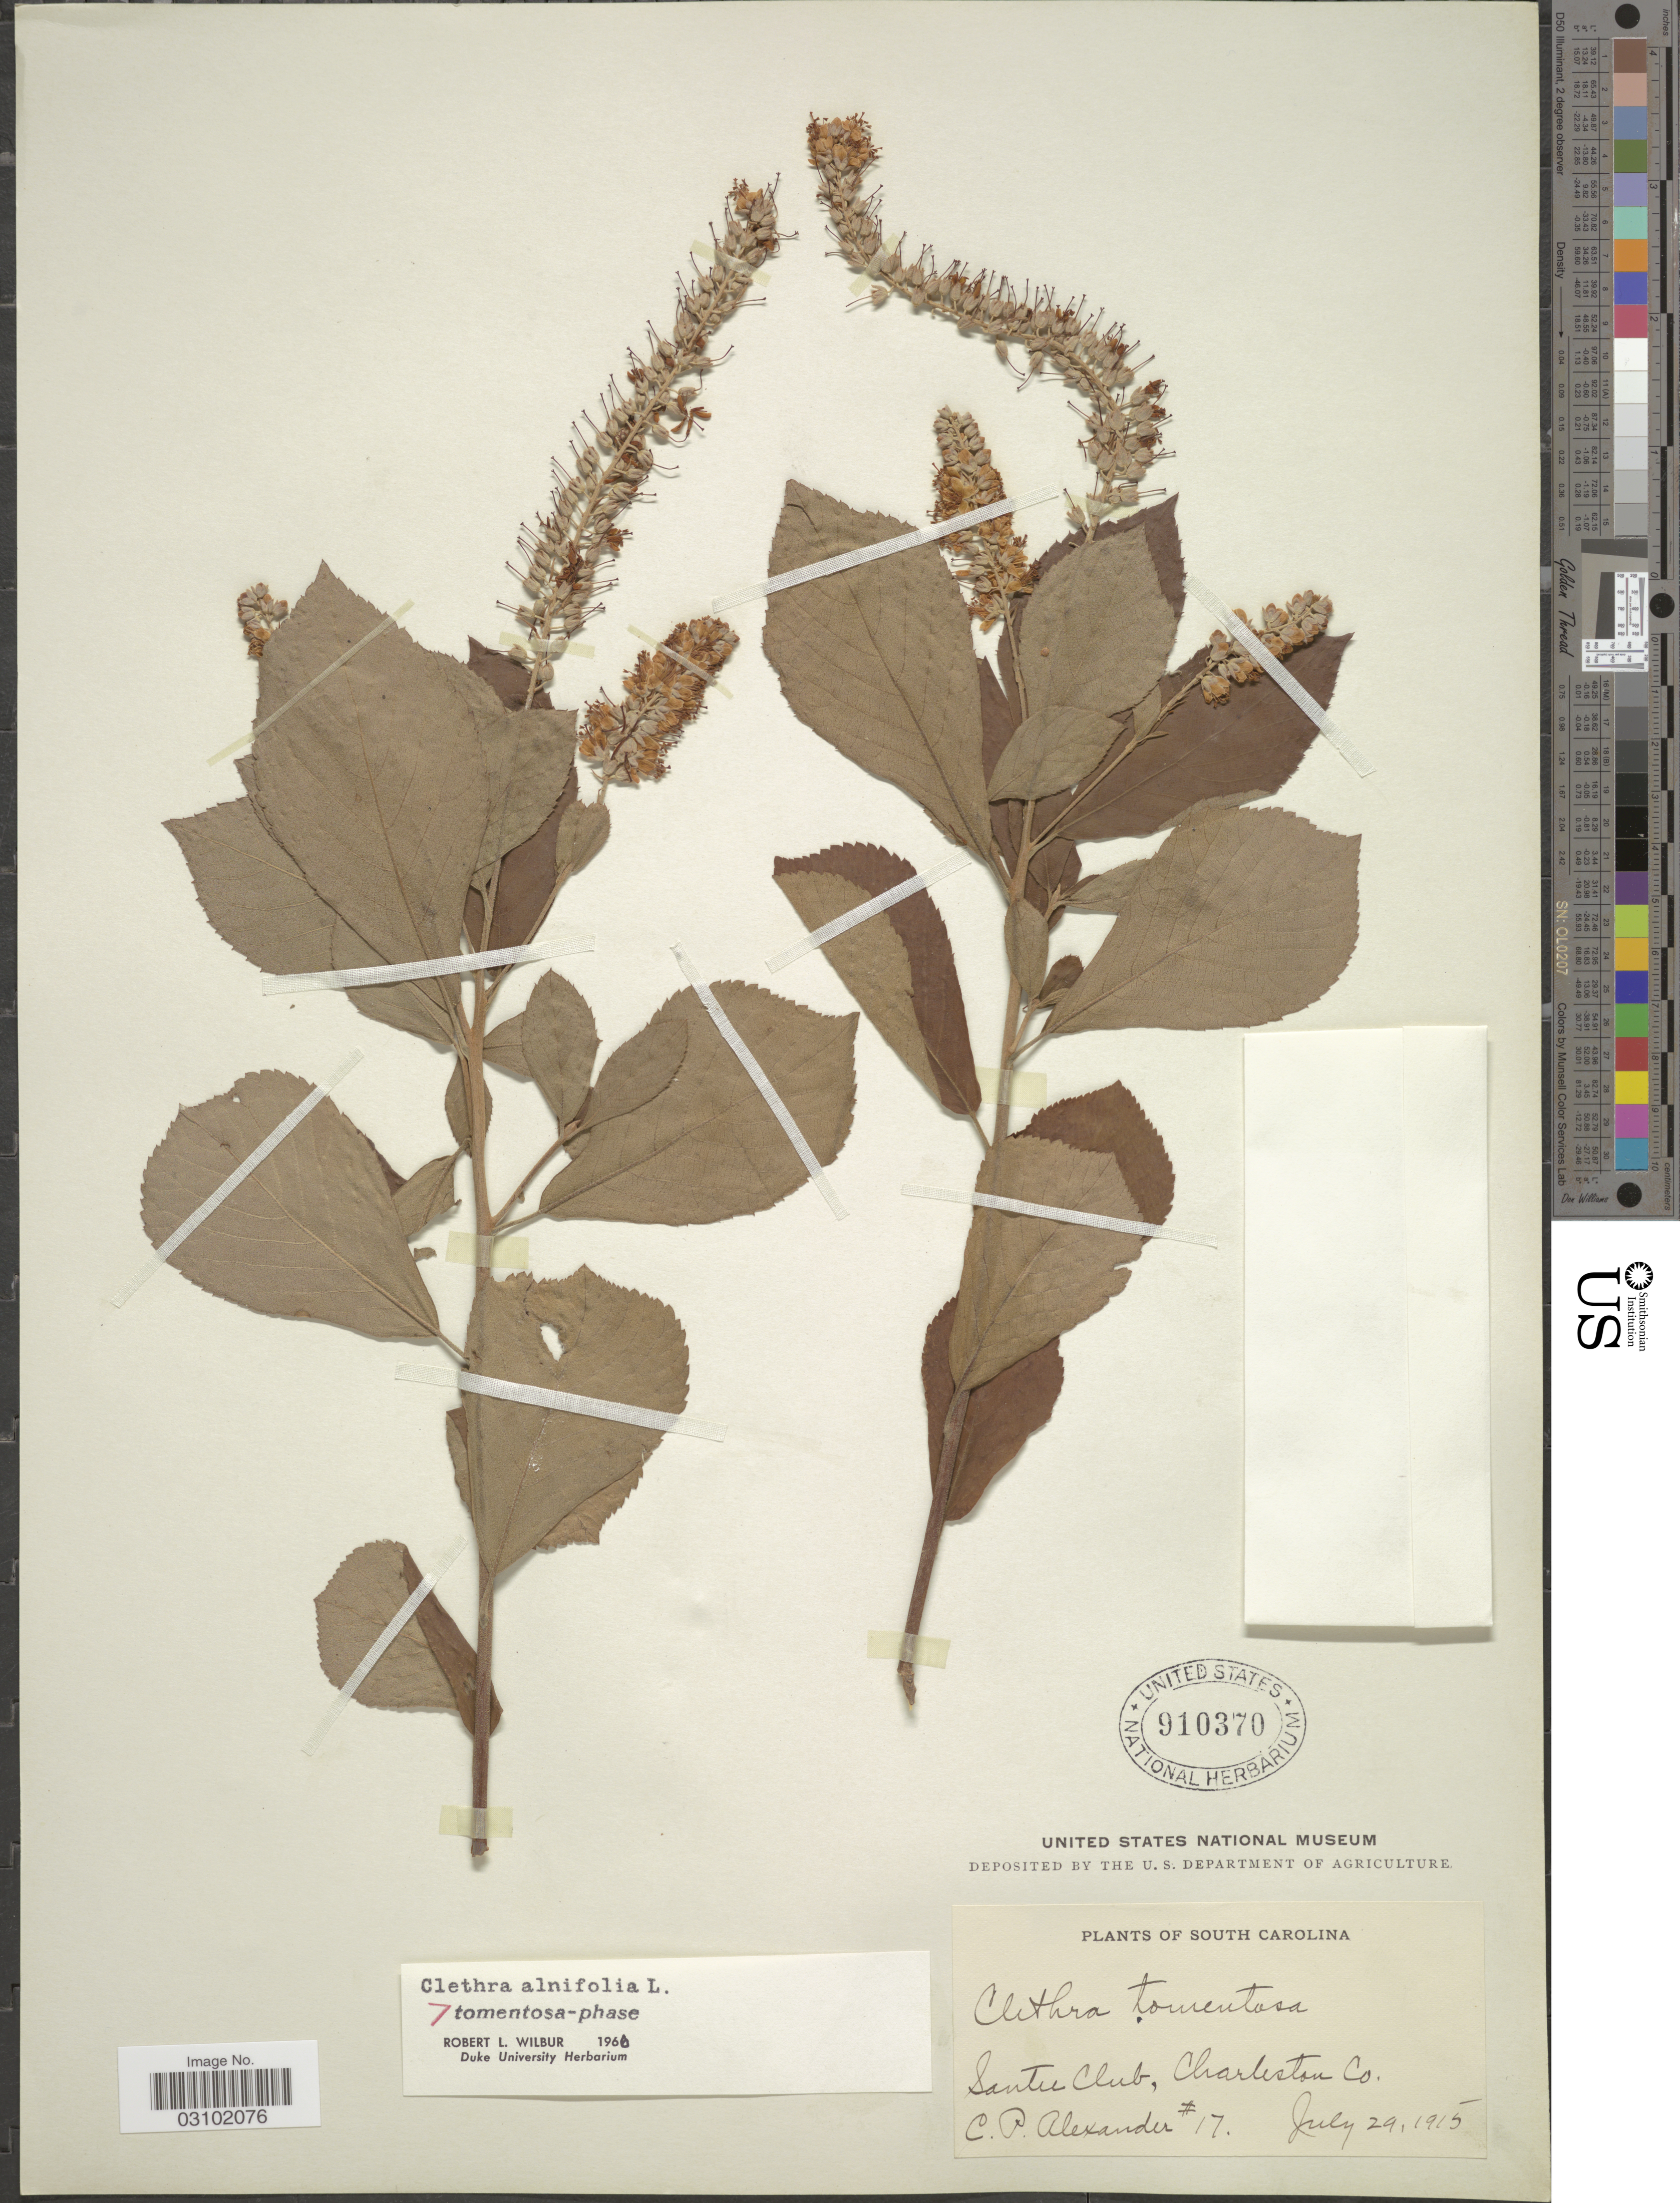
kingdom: Plantae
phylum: Tracheophyta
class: Magnoliopsida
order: Ericales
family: Clethraceae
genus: Clethra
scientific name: Clethra alnifolia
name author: L.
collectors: C. P. Alexander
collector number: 17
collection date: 1915-07-29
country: United States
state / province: South Carolina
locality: Santee Club, Charleston Co.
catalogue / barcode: US 910370